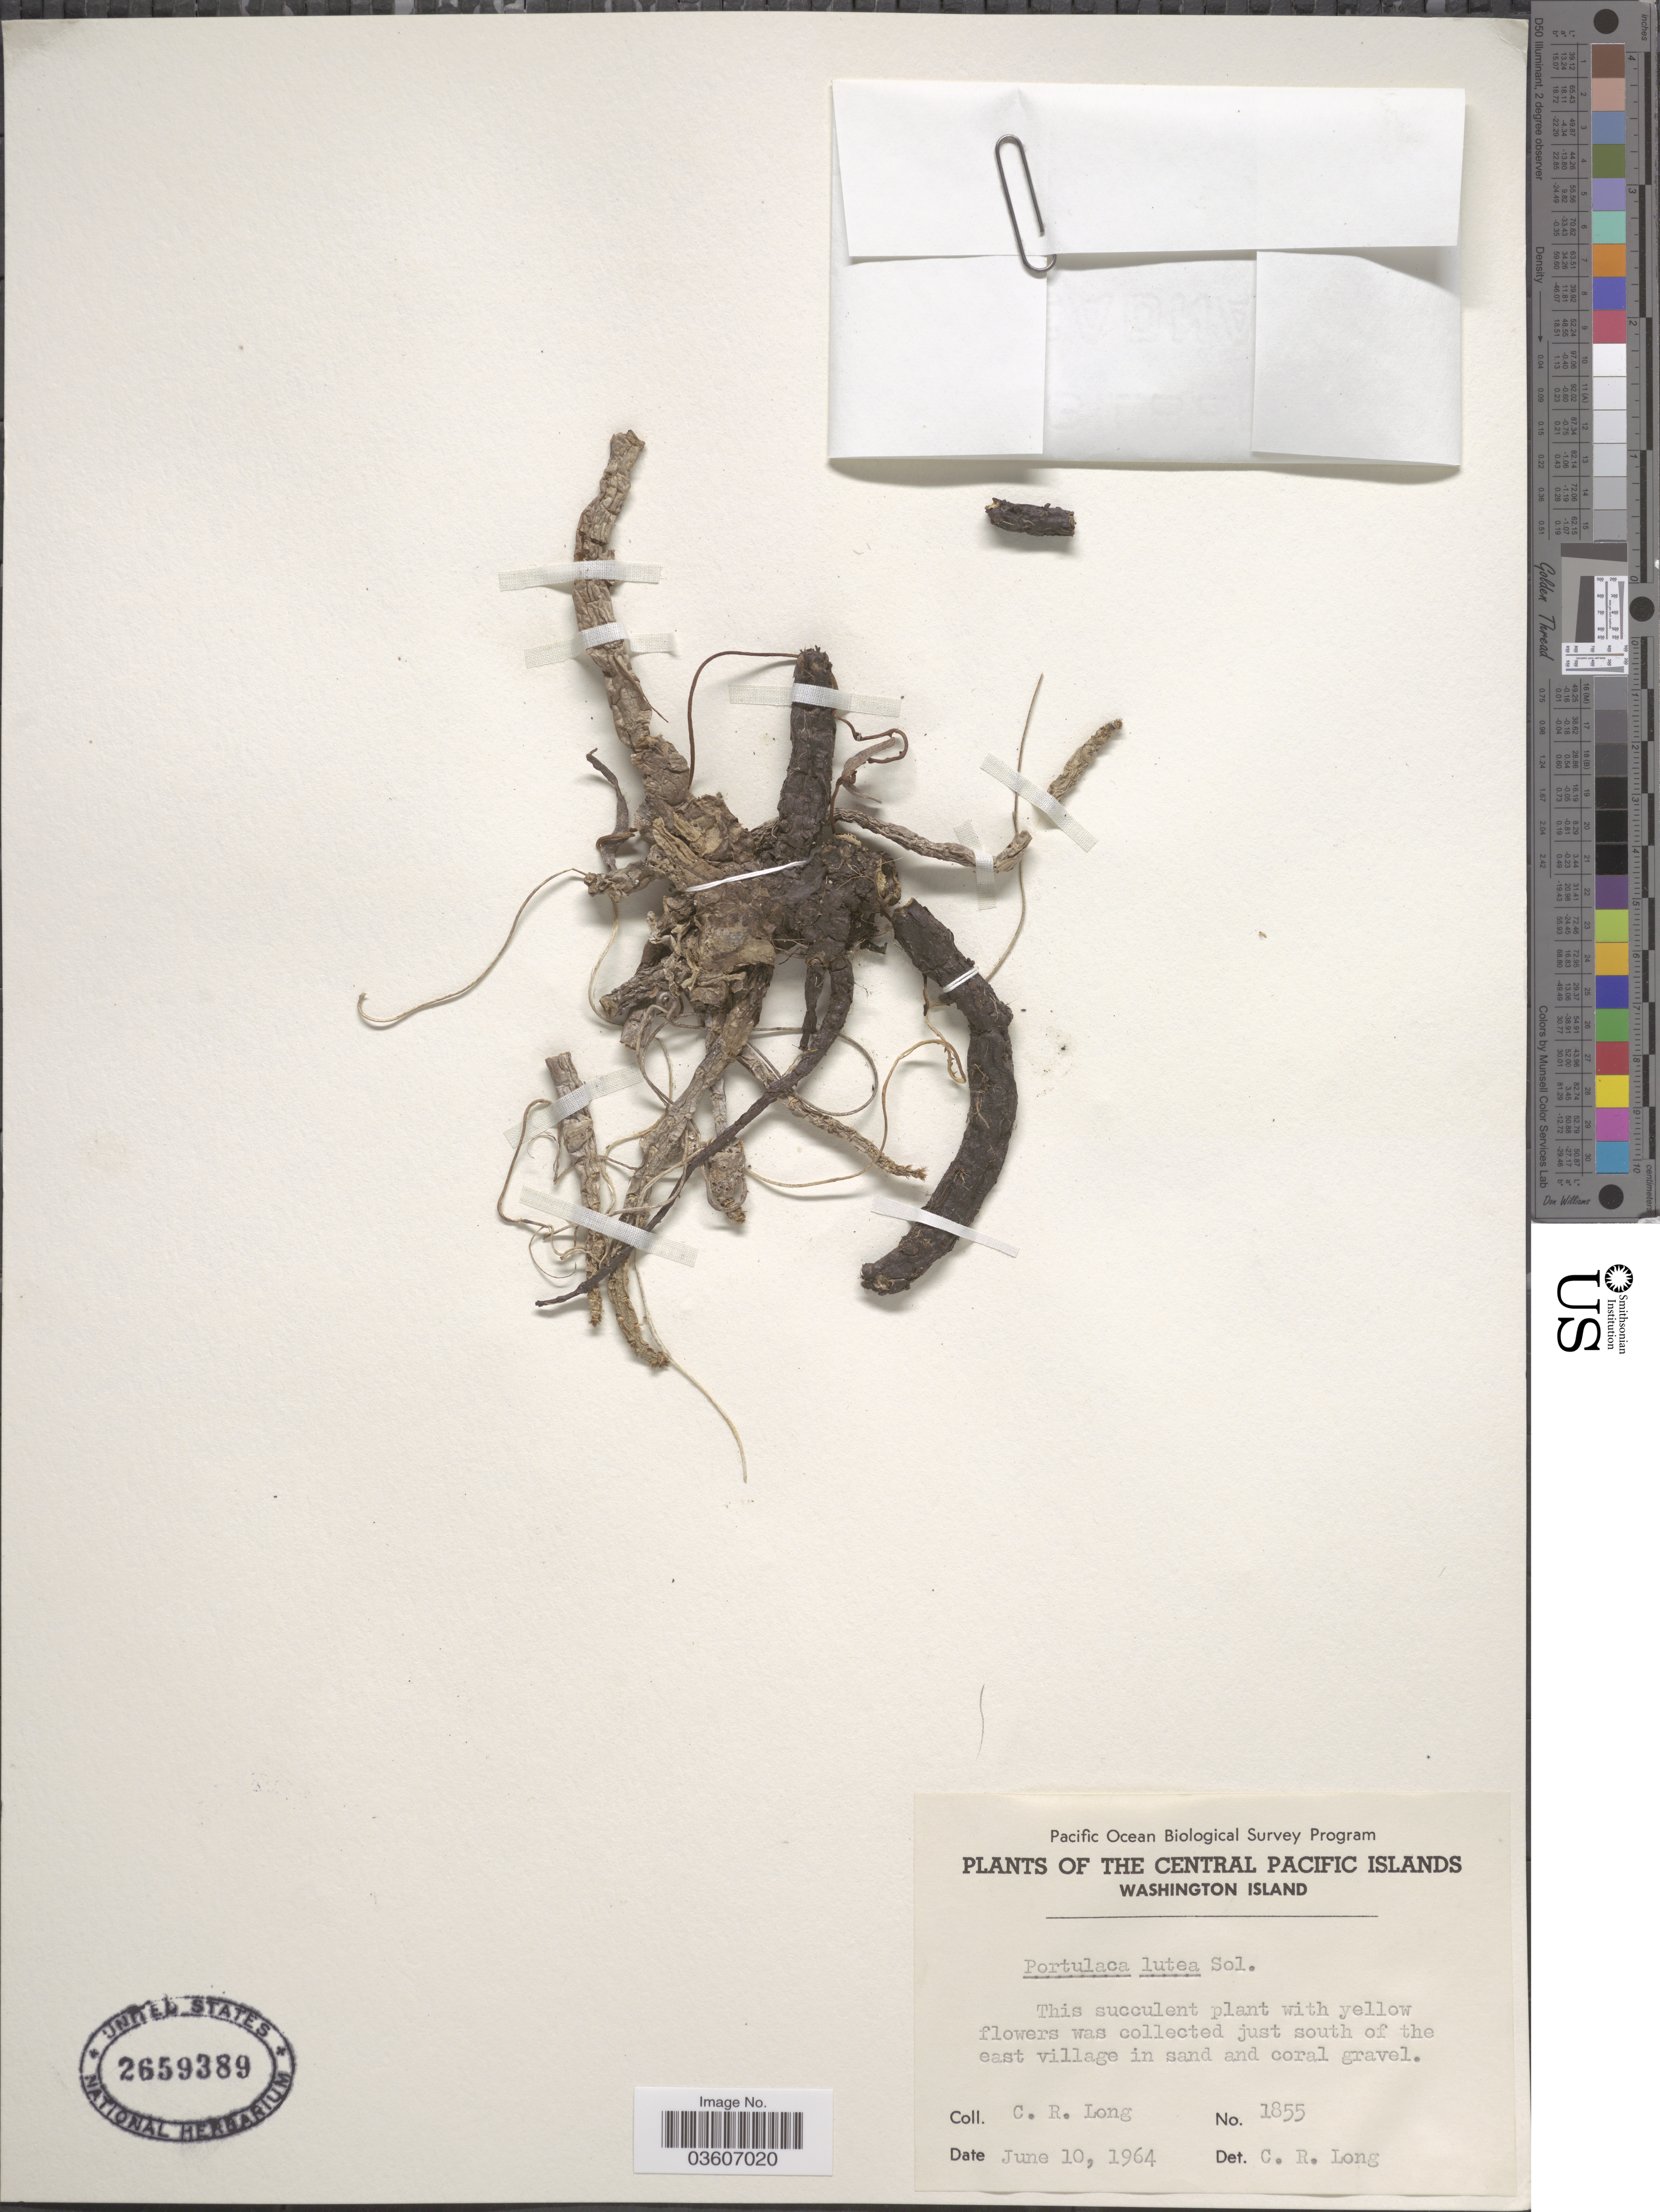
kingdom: Plantae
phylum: Tracheophyta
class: Magnoliopsida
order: Caryophyllales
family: Portulacaceae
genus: Portulaca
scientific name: Portulaca lutea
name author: Sol. ex G. Forst.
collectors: C. R. Long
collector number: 1855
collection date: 1964-06-10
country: Kiribati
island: Teraina [Washington]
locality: The Central Pacific Islands. Washington Island. Just south of the east village.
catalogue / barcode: US 2659389